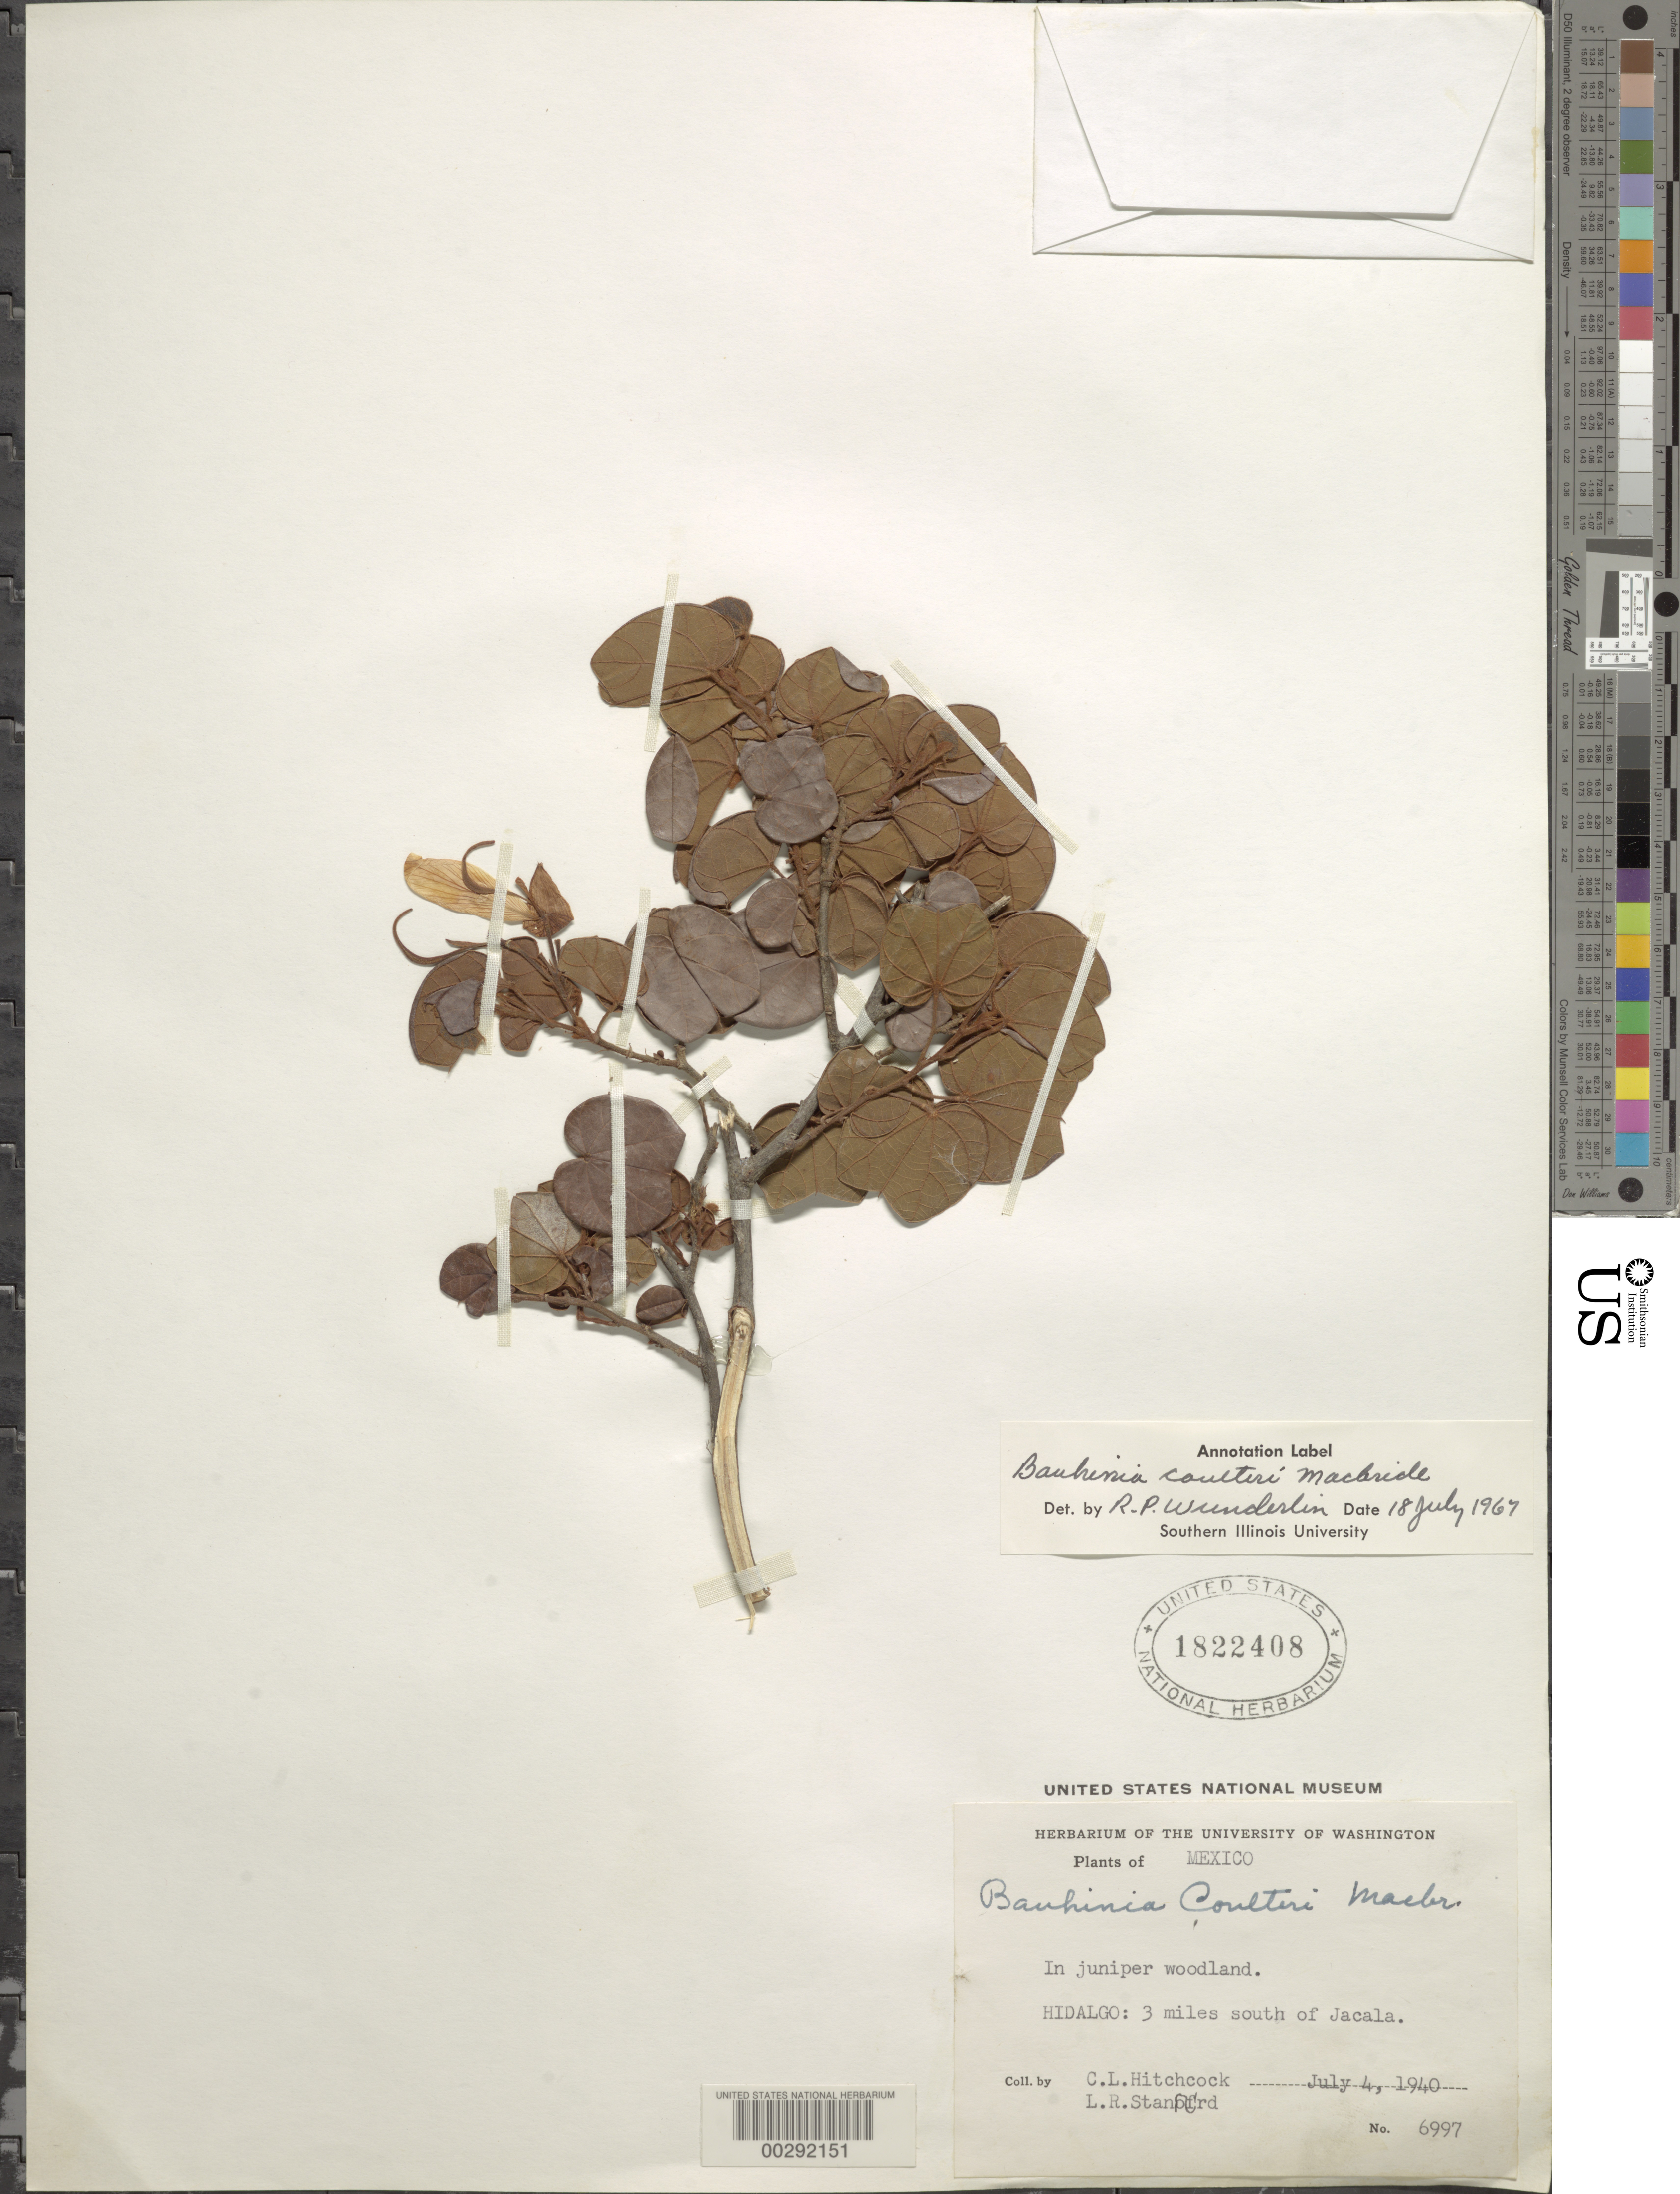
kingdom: Plantae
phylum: Tracheophyta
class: Magnoliopsida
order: Fabales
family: Fabaceae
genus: Bauhinia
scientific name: Bauhinia coulteri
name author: J.F. Macbr.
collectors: A. S. Hitchcock & L. R. Stanford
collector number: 6997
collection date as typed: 04 Jul 1940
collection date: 1940-07-04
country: Mexico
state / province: Hidalgo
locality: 3 mi S of Jacala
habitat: In juniper woodland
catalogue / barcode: US 1822408